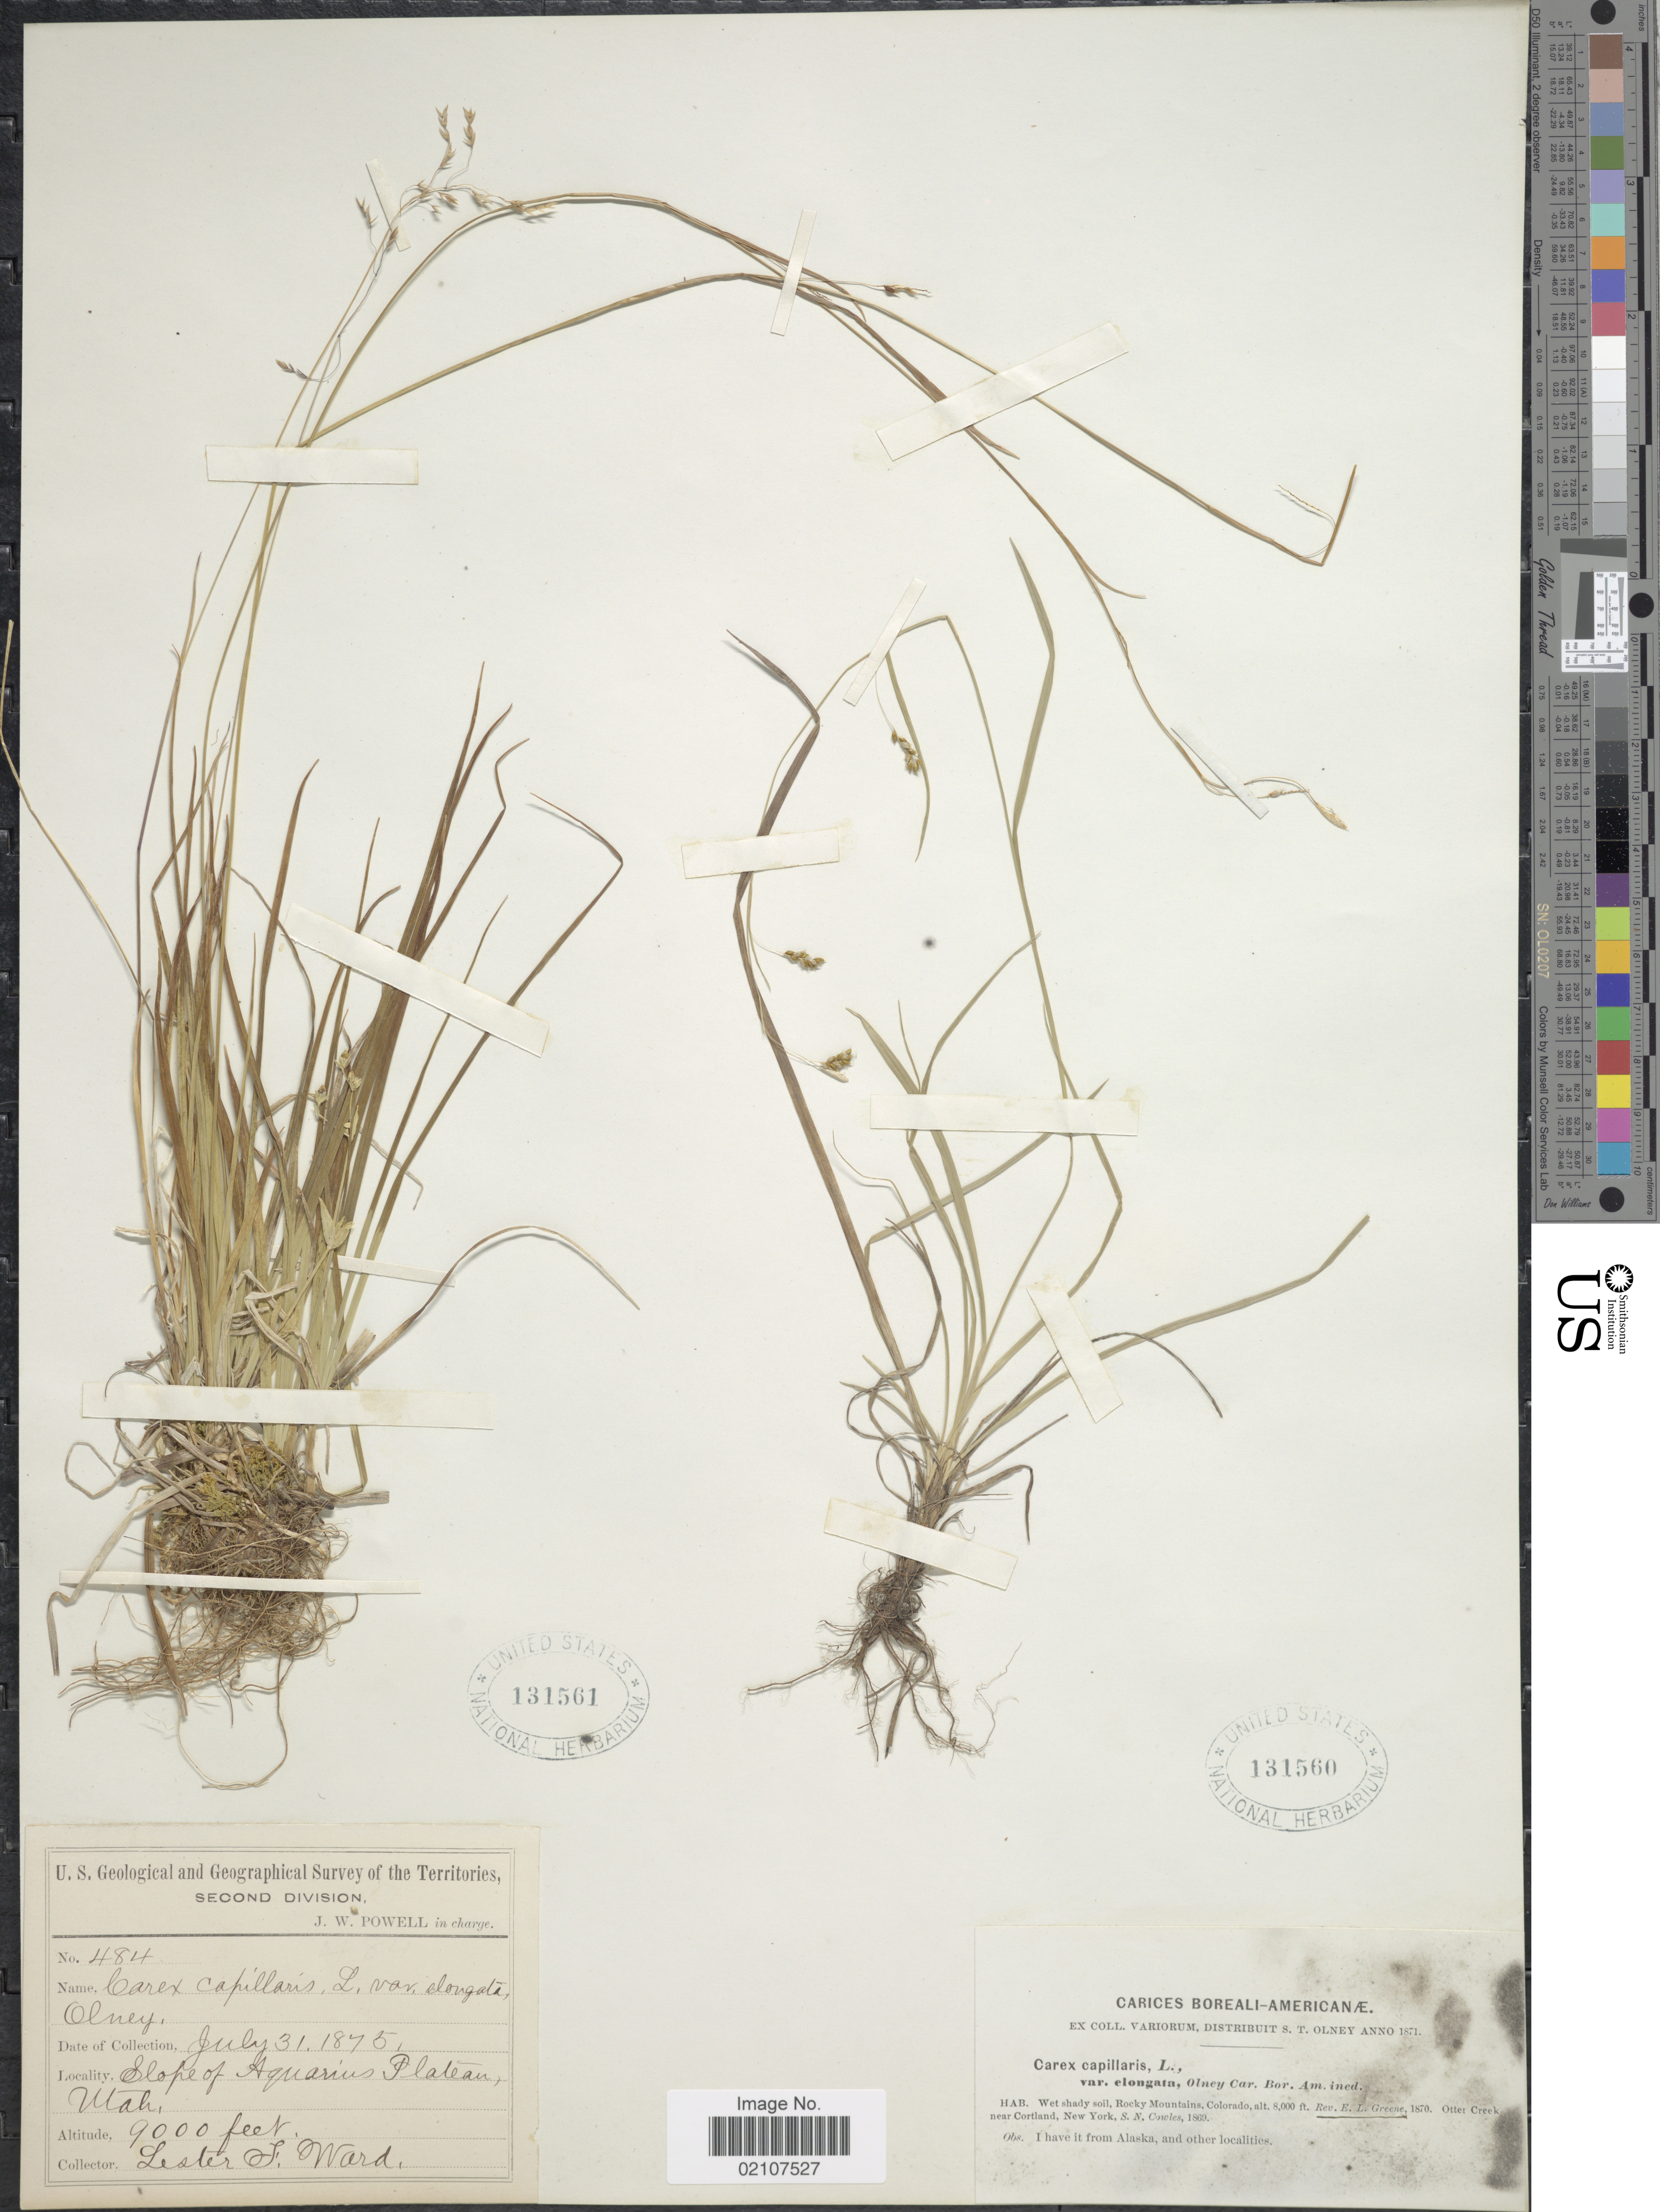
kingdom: Plantae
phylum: Tracheophyta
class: Liliopsida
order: Poales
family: Cyperaceae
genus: Carex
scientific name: Carex capillaris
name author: L.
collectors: S. Olney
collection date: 1871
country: United States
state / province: Colorado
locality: Carices Boreali-Americanæ, Wet shady soil, Rocky Mountains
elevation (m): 2438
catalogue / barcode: US 131560